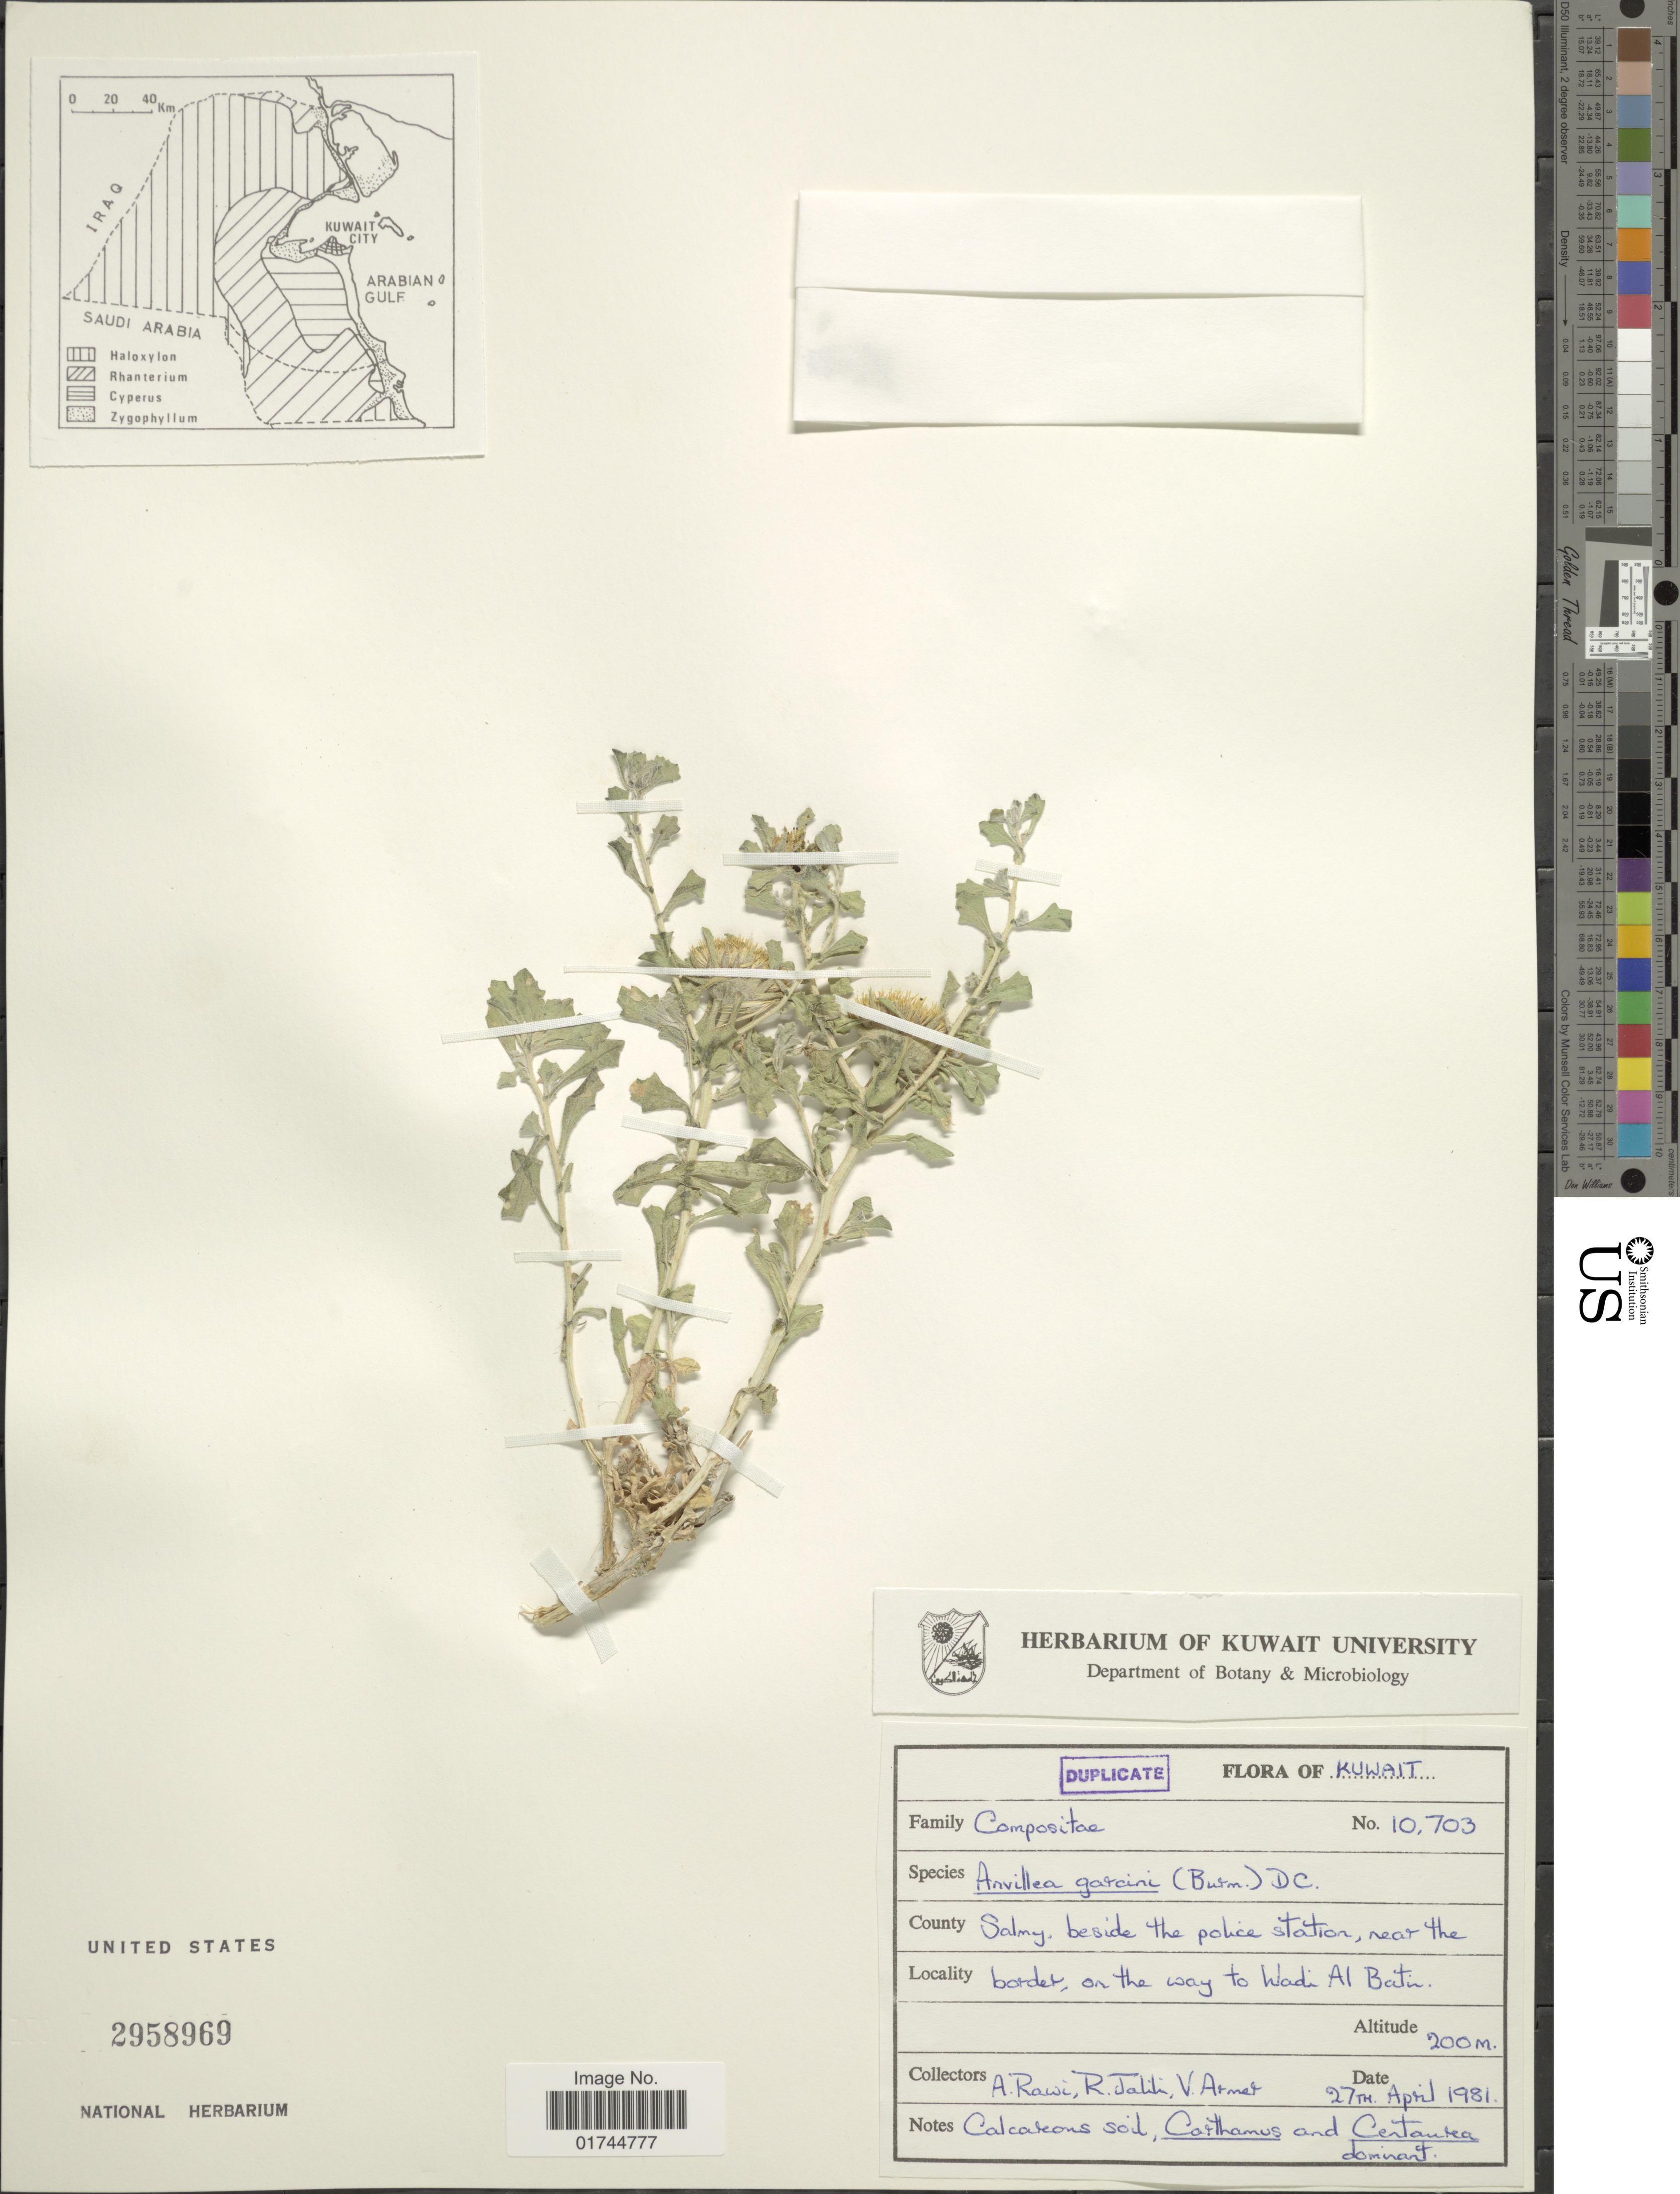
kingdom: Plantae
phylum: Tracheophyta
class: Magnoliopsida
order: Asterales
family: Asteraceae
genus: Anvillea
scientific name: Anvillea garcinii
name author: (Burm. f.) DC.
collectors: A. Rawi, R. Jalili & V. Armet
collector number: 10703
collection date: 1981-04-27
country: Kuwait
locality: Salmy, beside the police station, near the borderm on the way to Wadi Al Batin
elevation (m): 200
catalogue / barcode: US 2958969